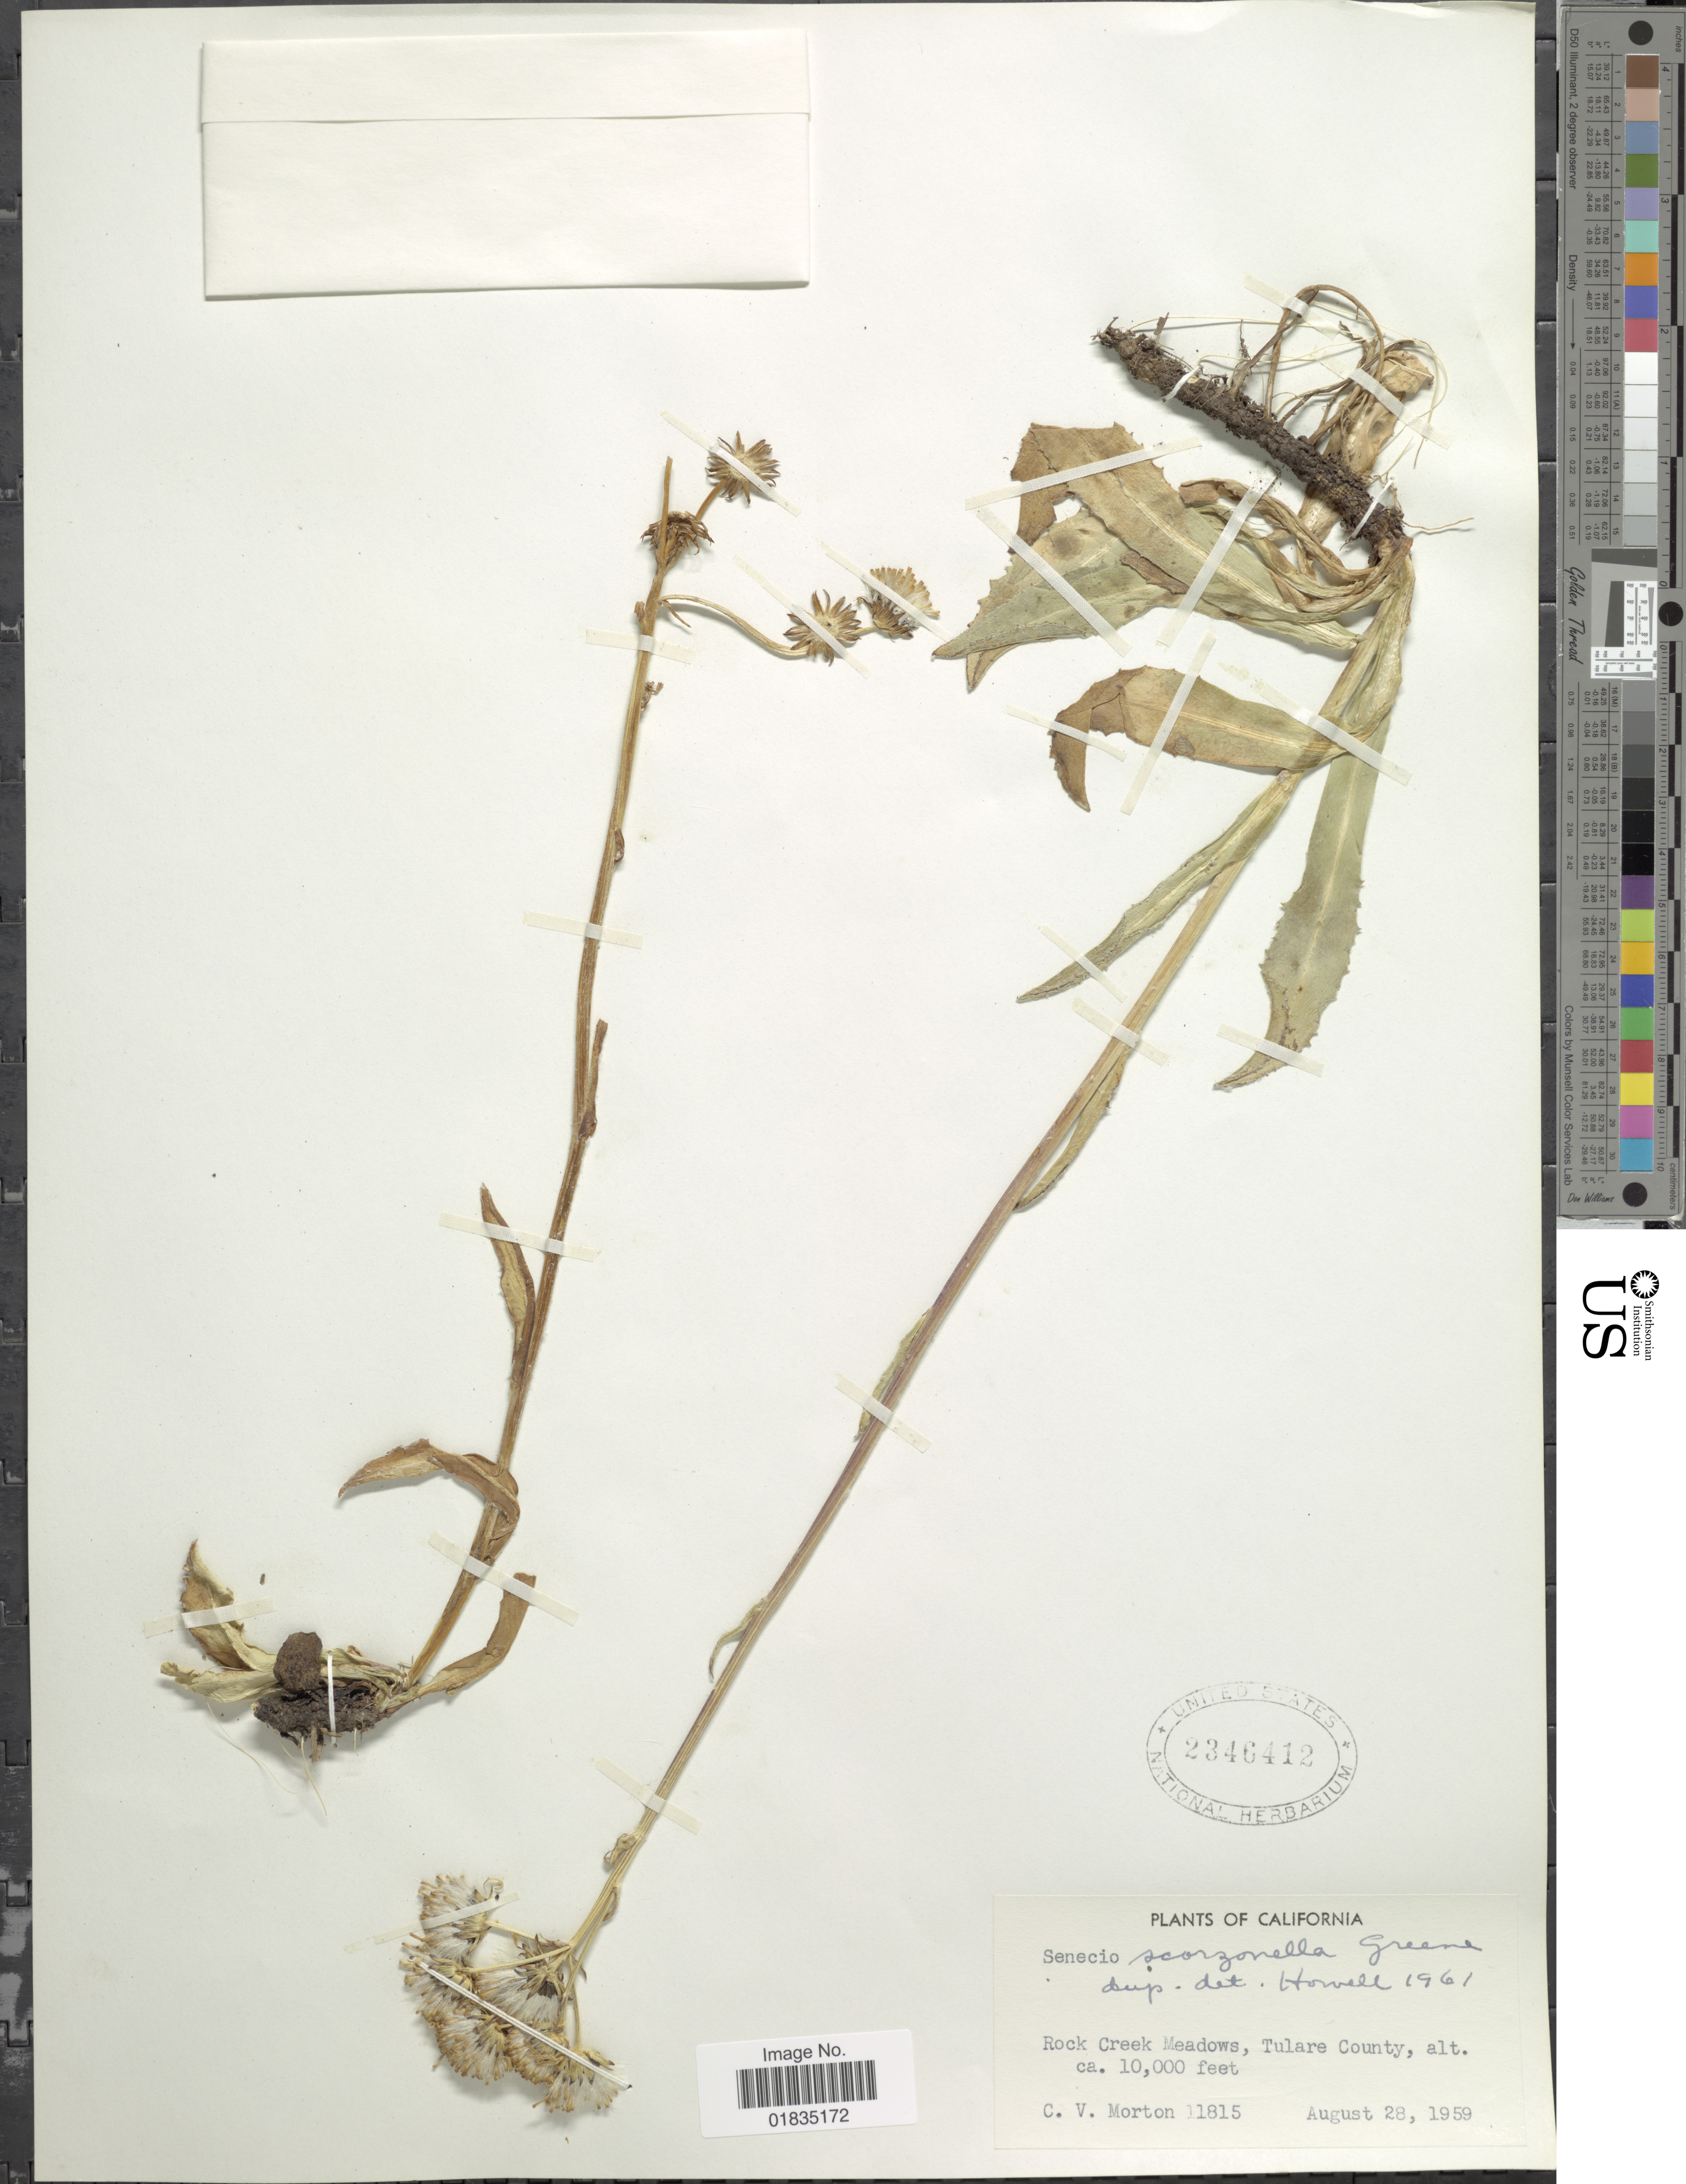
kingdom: Plantae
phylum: Tracheophyta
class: Magnoliopsida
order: Asterales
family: Asteraceae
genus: Senecio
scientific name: Senecio scorzonella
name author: Greene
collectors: C. V. Morton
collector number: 11815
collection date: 1959-08-28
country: United States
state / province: California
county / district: Tulare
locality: Rock Creek Meadows, Tulare County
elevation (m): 3048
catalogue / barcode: US 2346412